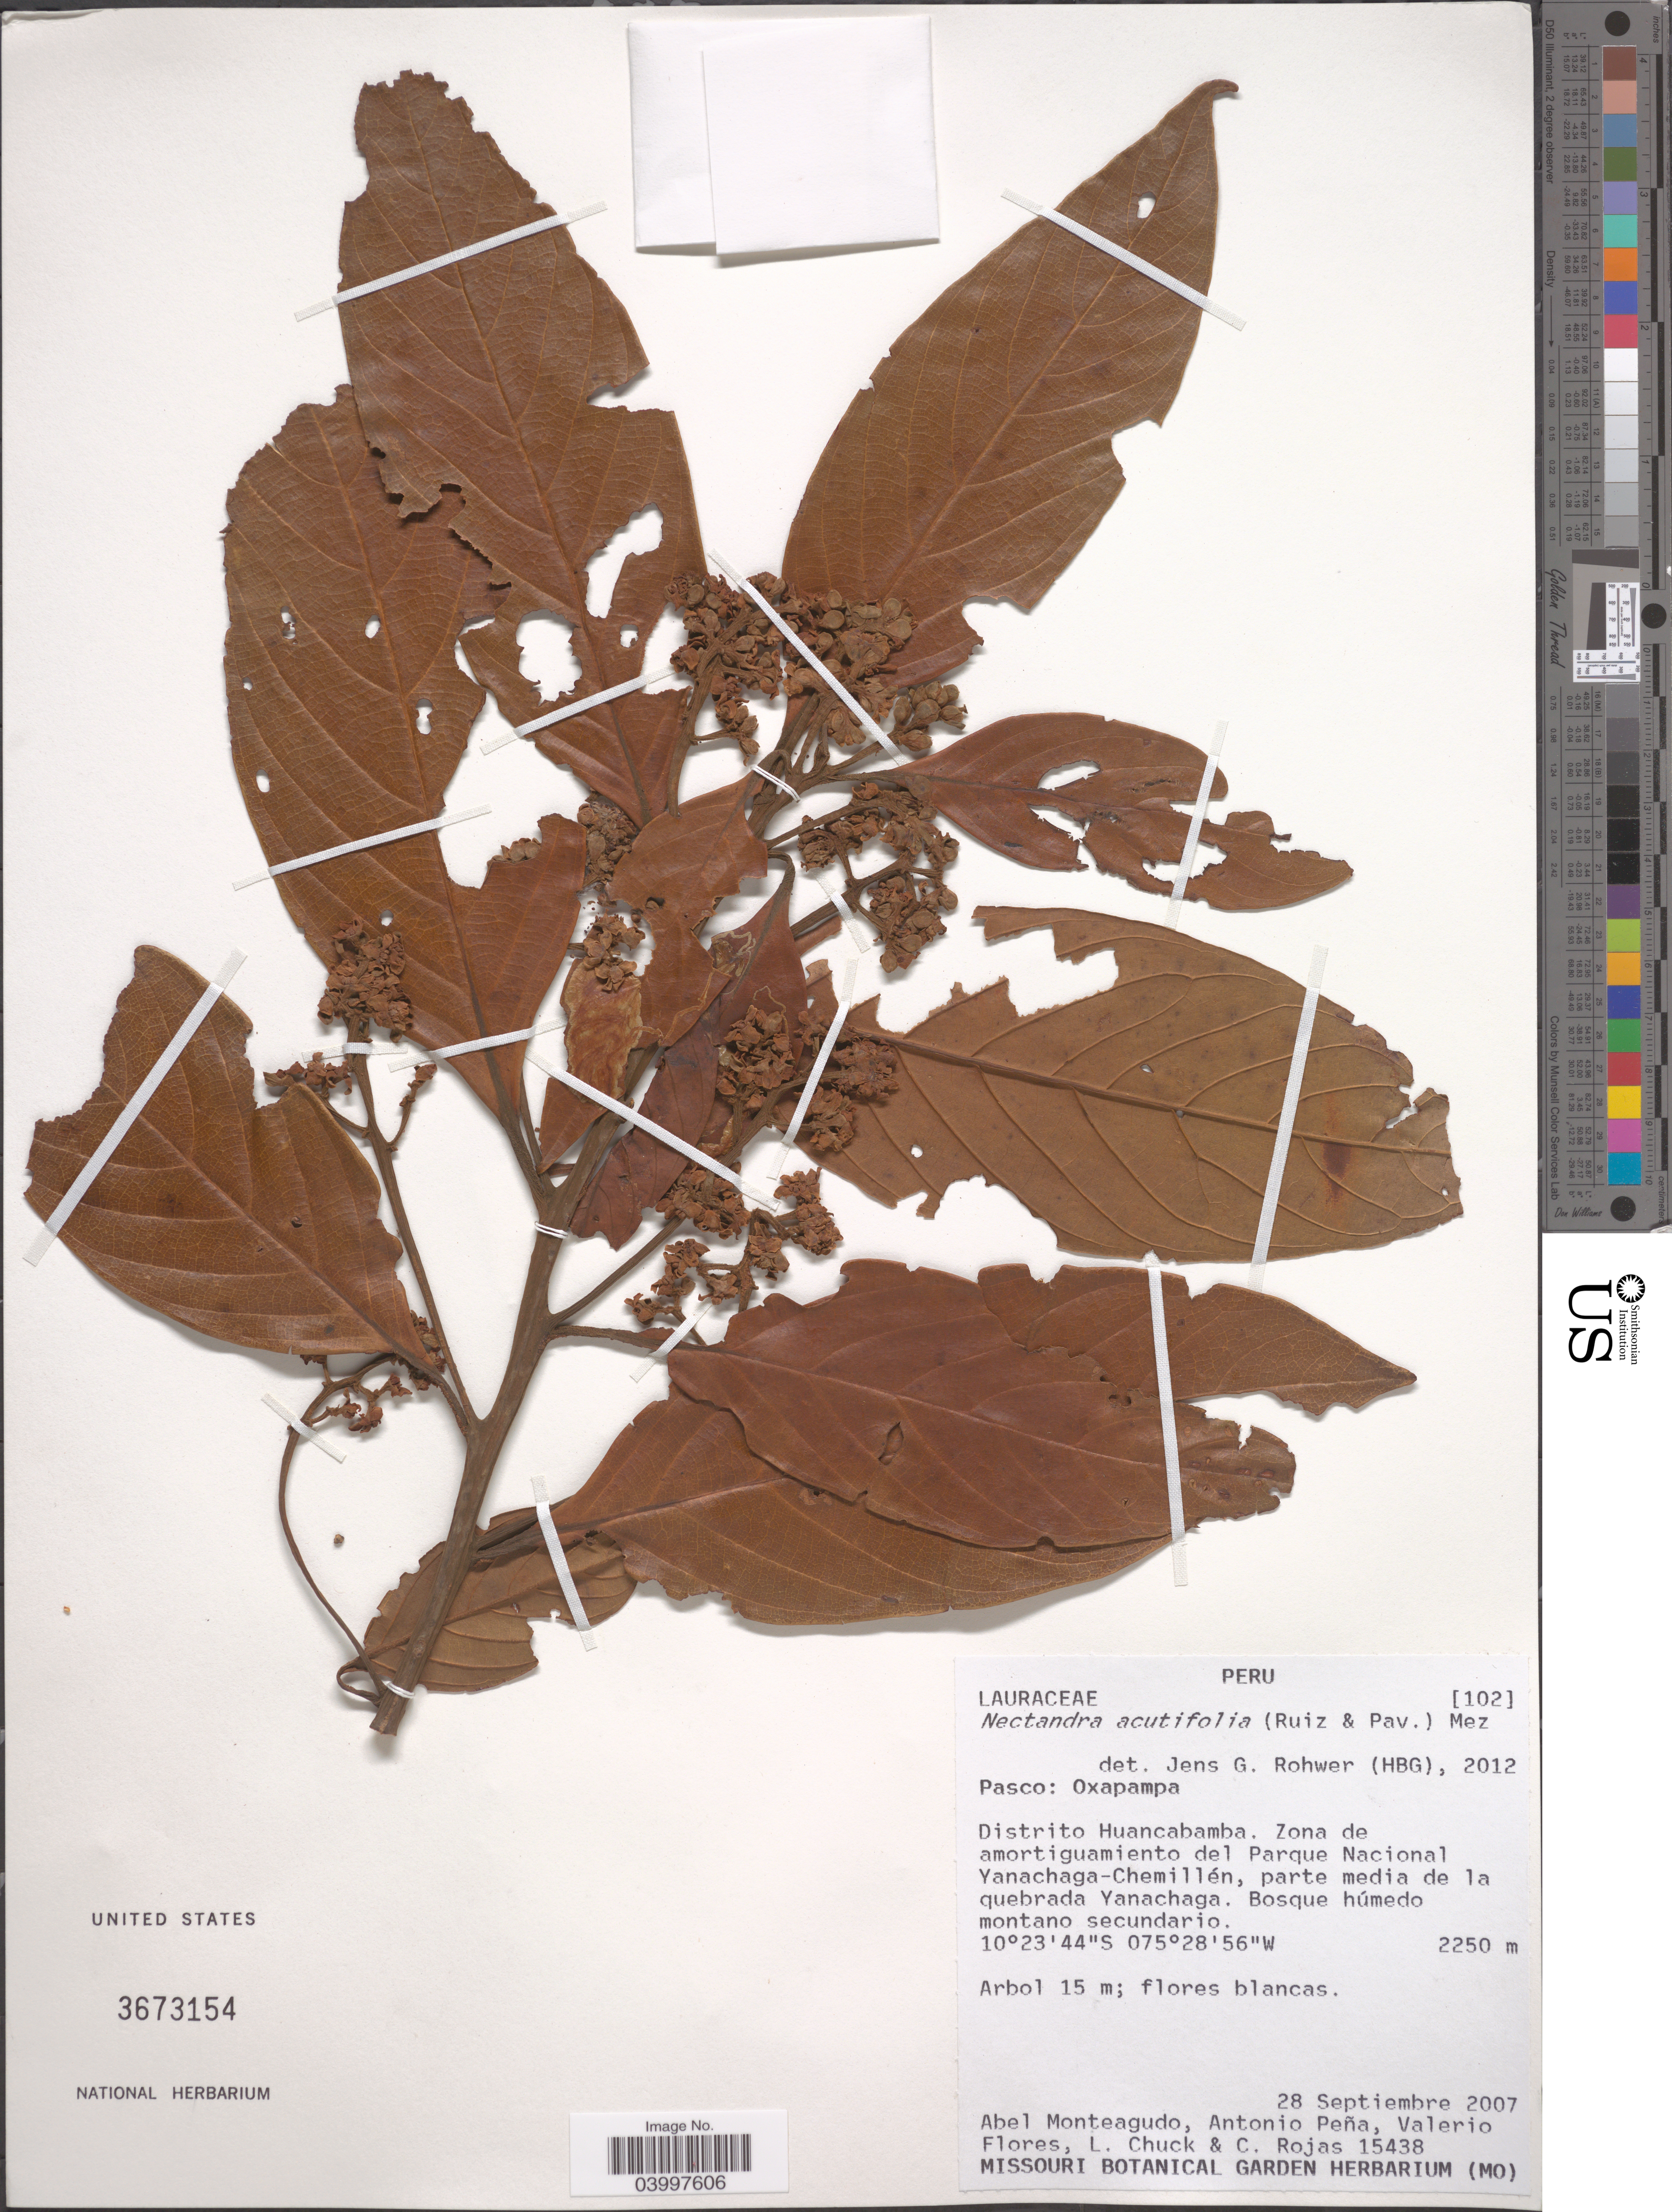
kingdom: Plantae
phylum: Tracheophyta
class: Magnoliopsida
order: Laurales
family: Lauraceae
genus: Nectandra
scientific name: Nectandra acutifolia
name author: (Ruiz & Pav.) Mez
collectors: A. Monteagudo, A. Peña, V. Flores, L. Chuck & C. Rojas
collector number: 15438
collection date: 2007-09-28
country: Peru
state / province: Pasco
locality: Oxapampa. Distrito Huancabamba. Zona de amortiguamiento del Parque Nacional Yanachaga-Chemillén, parte media de la quebrada Yanchaga.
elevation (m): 2250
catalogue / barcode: US 3673154